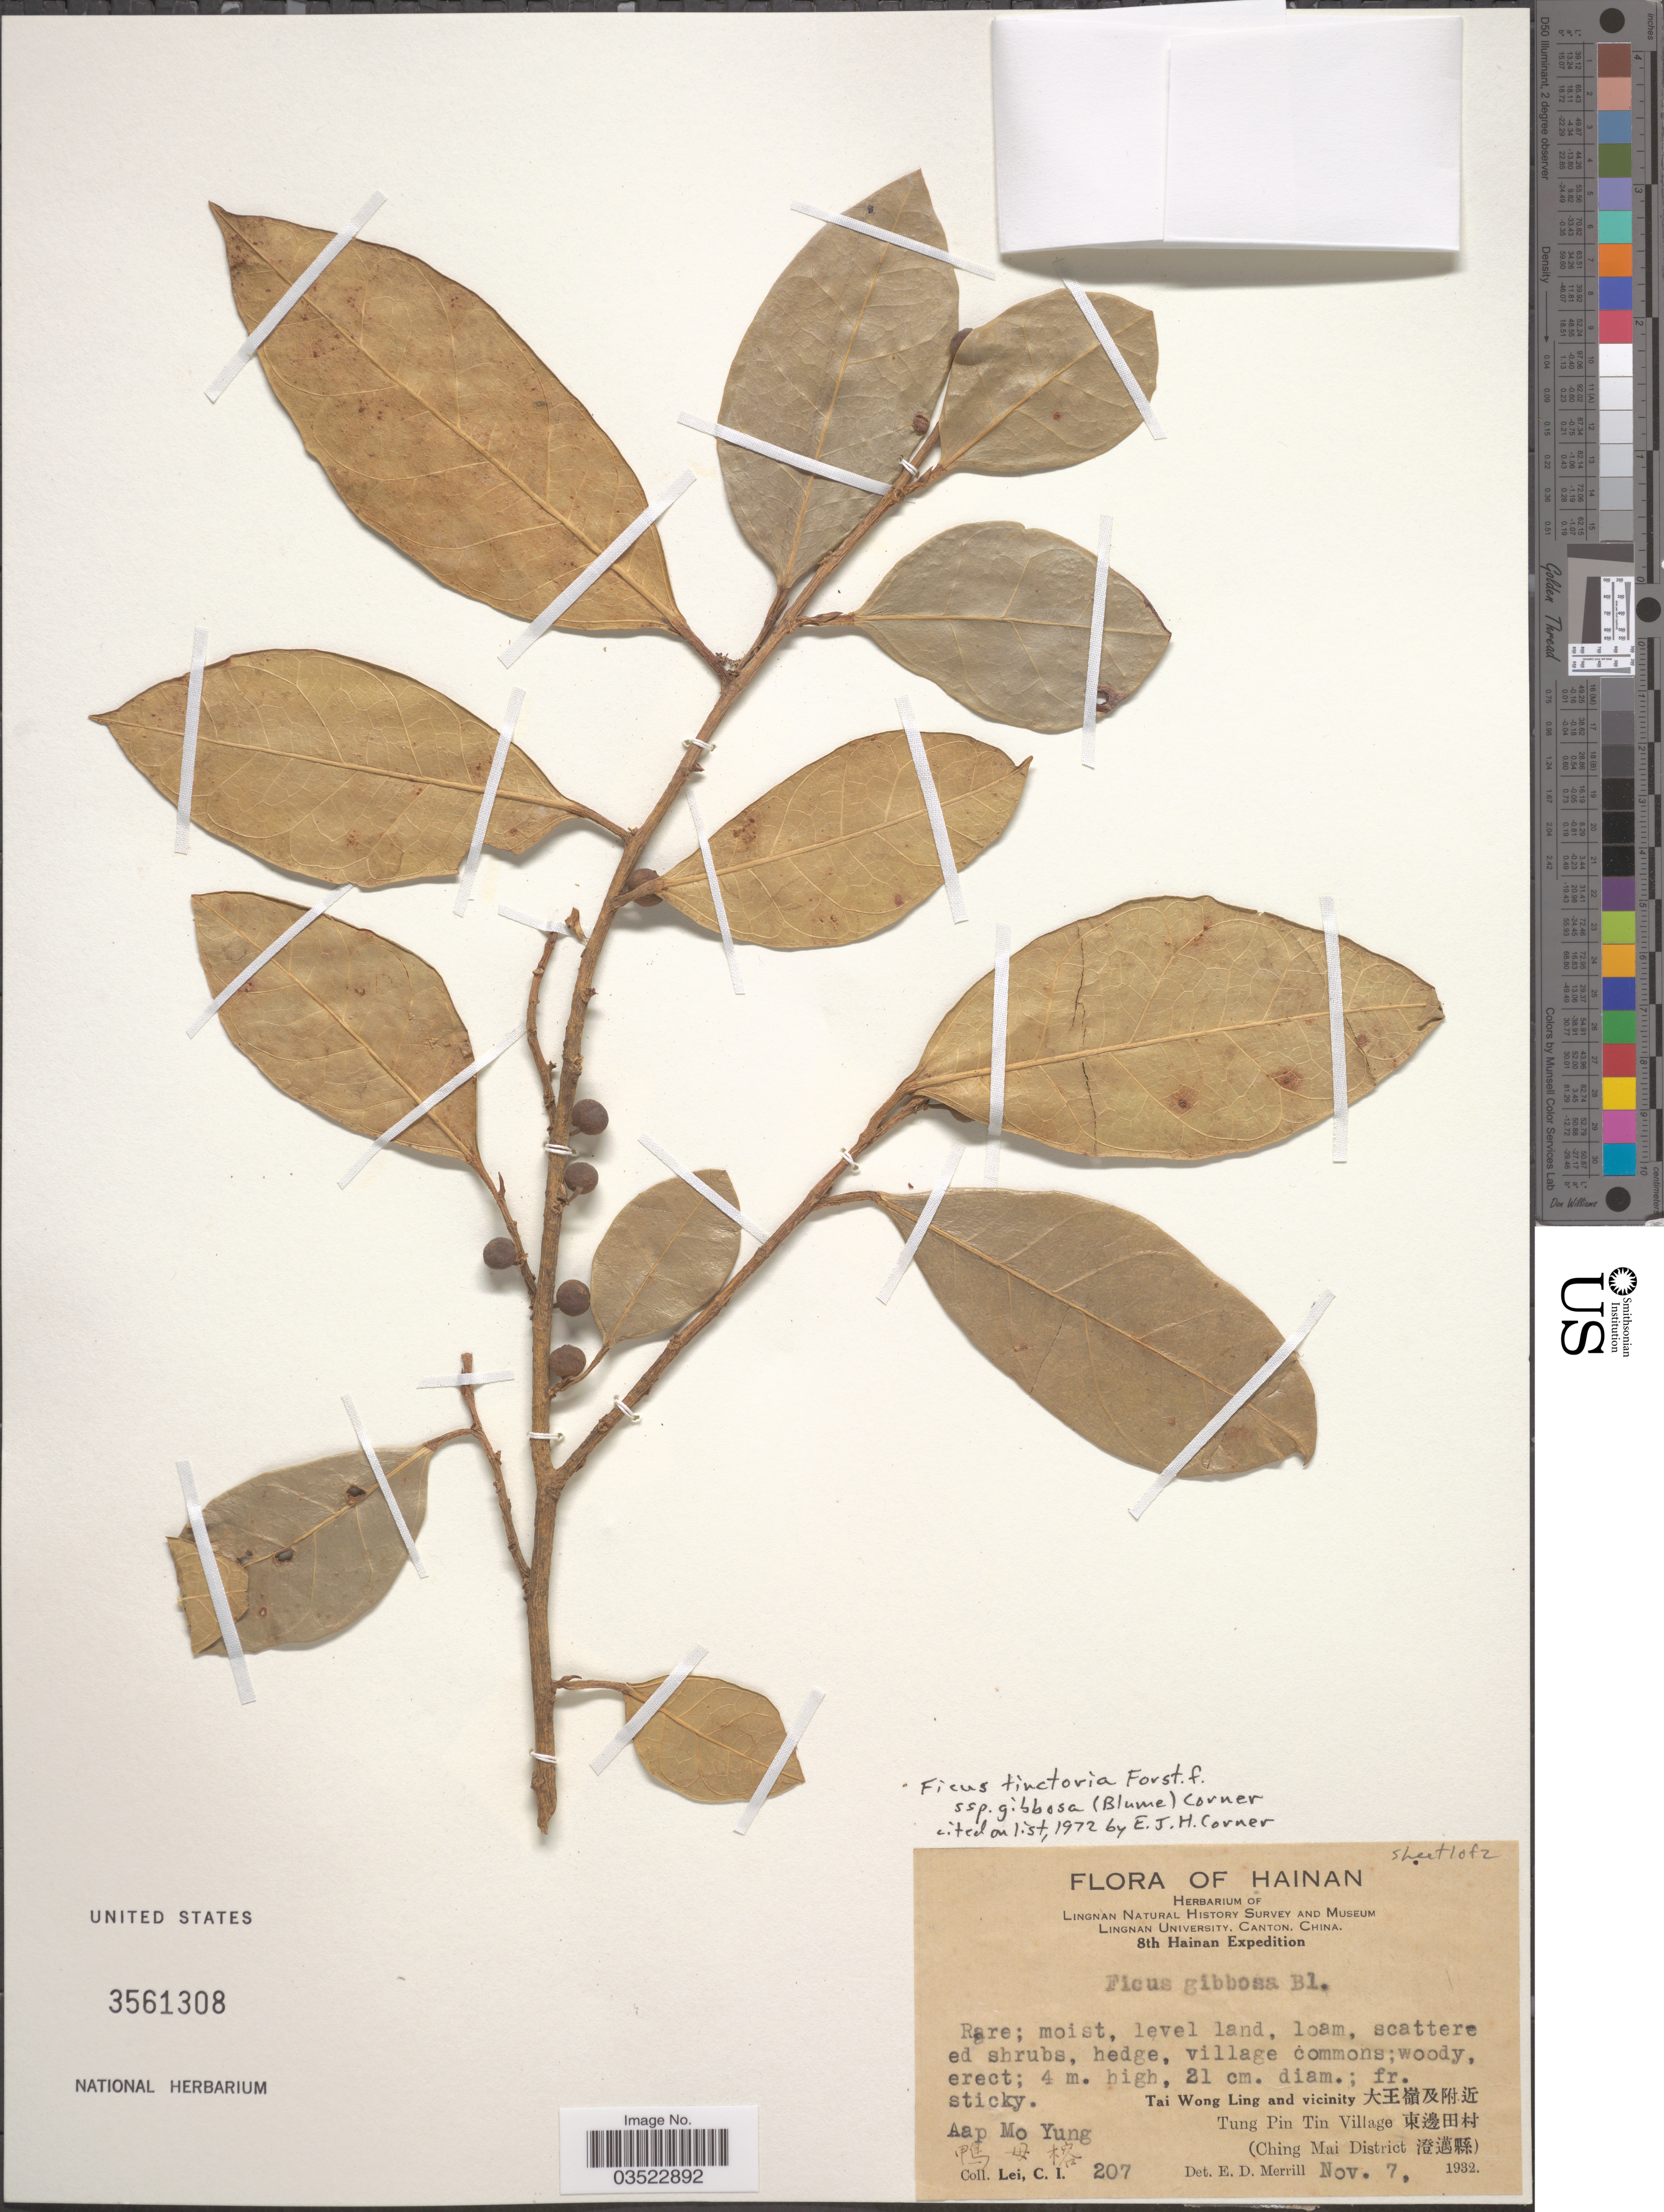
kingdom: Plantae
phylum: Tracheophyta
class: Magnoliopsida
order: Rosales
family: Moraceae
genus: Ficus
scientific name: Ficus tinctoria subsp. gibbosa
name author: (Blume) Corner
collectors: C. I. Lei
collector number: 207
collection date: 1932-11-07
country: China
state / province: Hainan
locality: Lingnan Natural History Survey and Museum Lingnan University, Canton, China. 8th Hainan Expedition. Aap Mo Yung X. Tai Wong Ling and vicinity X. Tung Pin Tin Village X. (Ching Mai District X).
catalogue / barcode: US 3561308